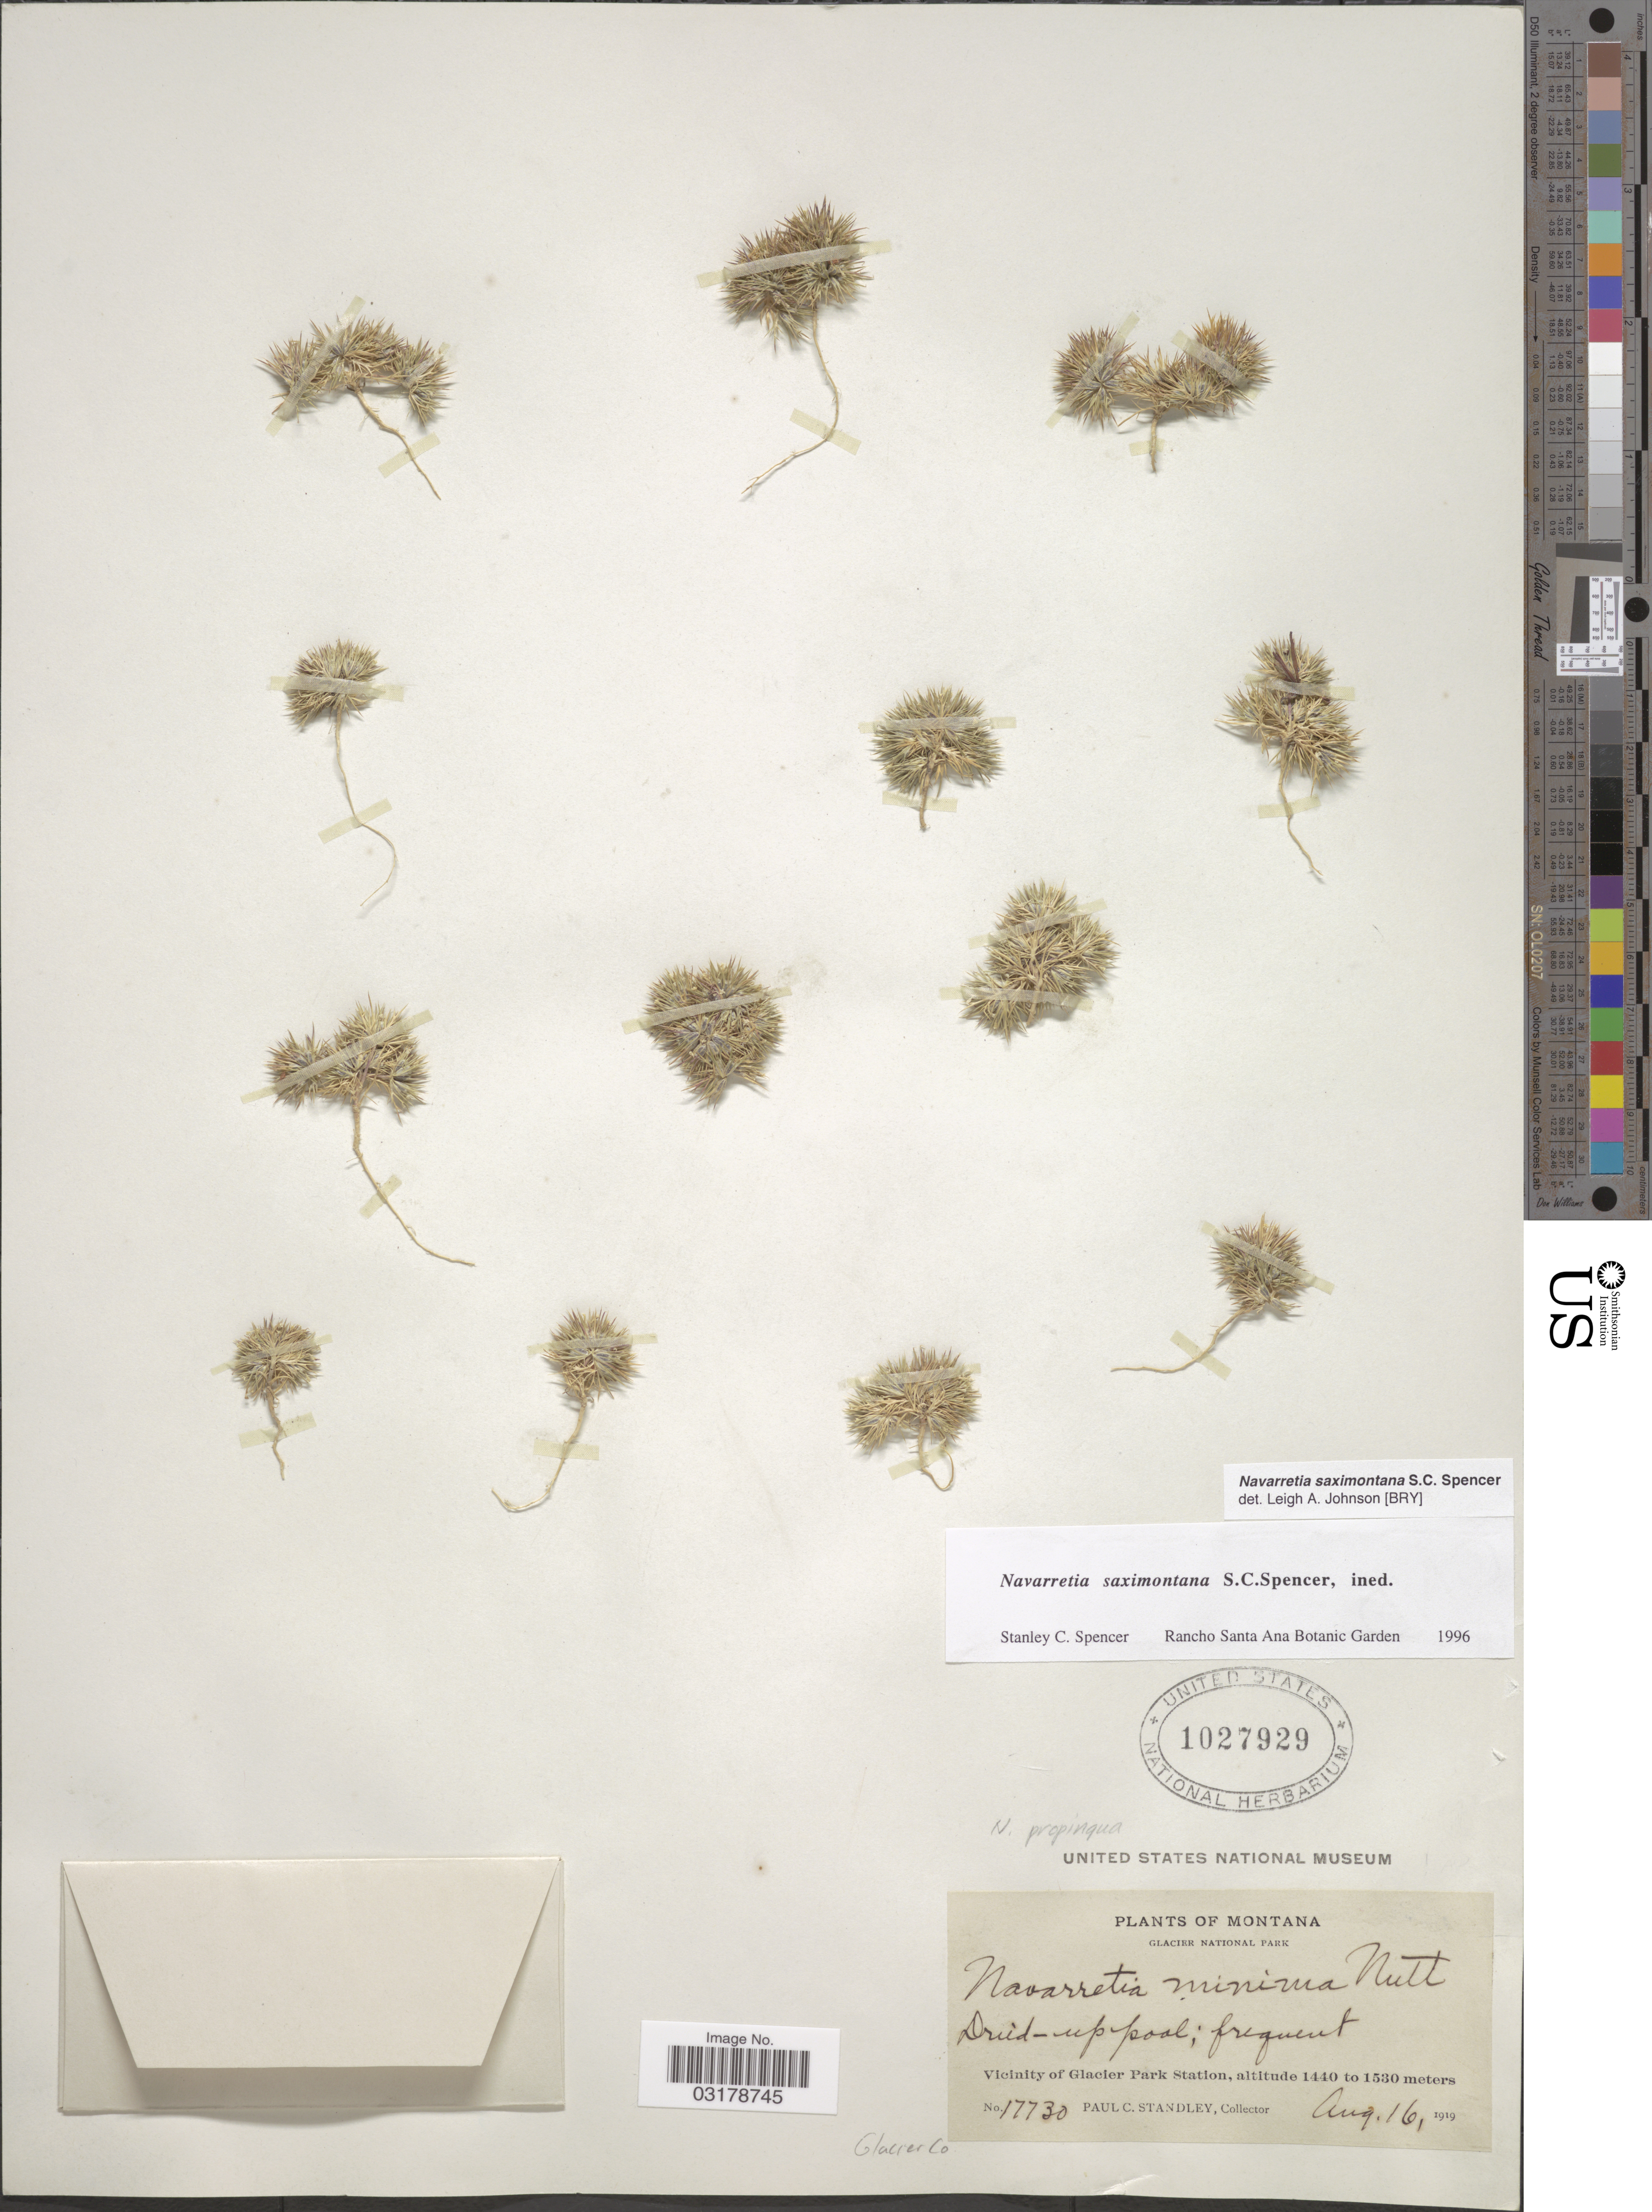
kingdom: Plantae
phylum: Tracheophyta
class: Magnoliopsida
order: Ericales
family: Polemoniaceae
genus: Navarretia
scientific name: Navarretia saximontana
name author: S.C. Spencer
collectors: P. C. Standley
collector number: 17730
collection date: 1919-08-16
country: United States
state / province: Montana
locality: Glacier National Park. Vicinity of Glacier Park Station. Glacier Co.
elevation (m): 1440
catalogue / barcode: US 1027929